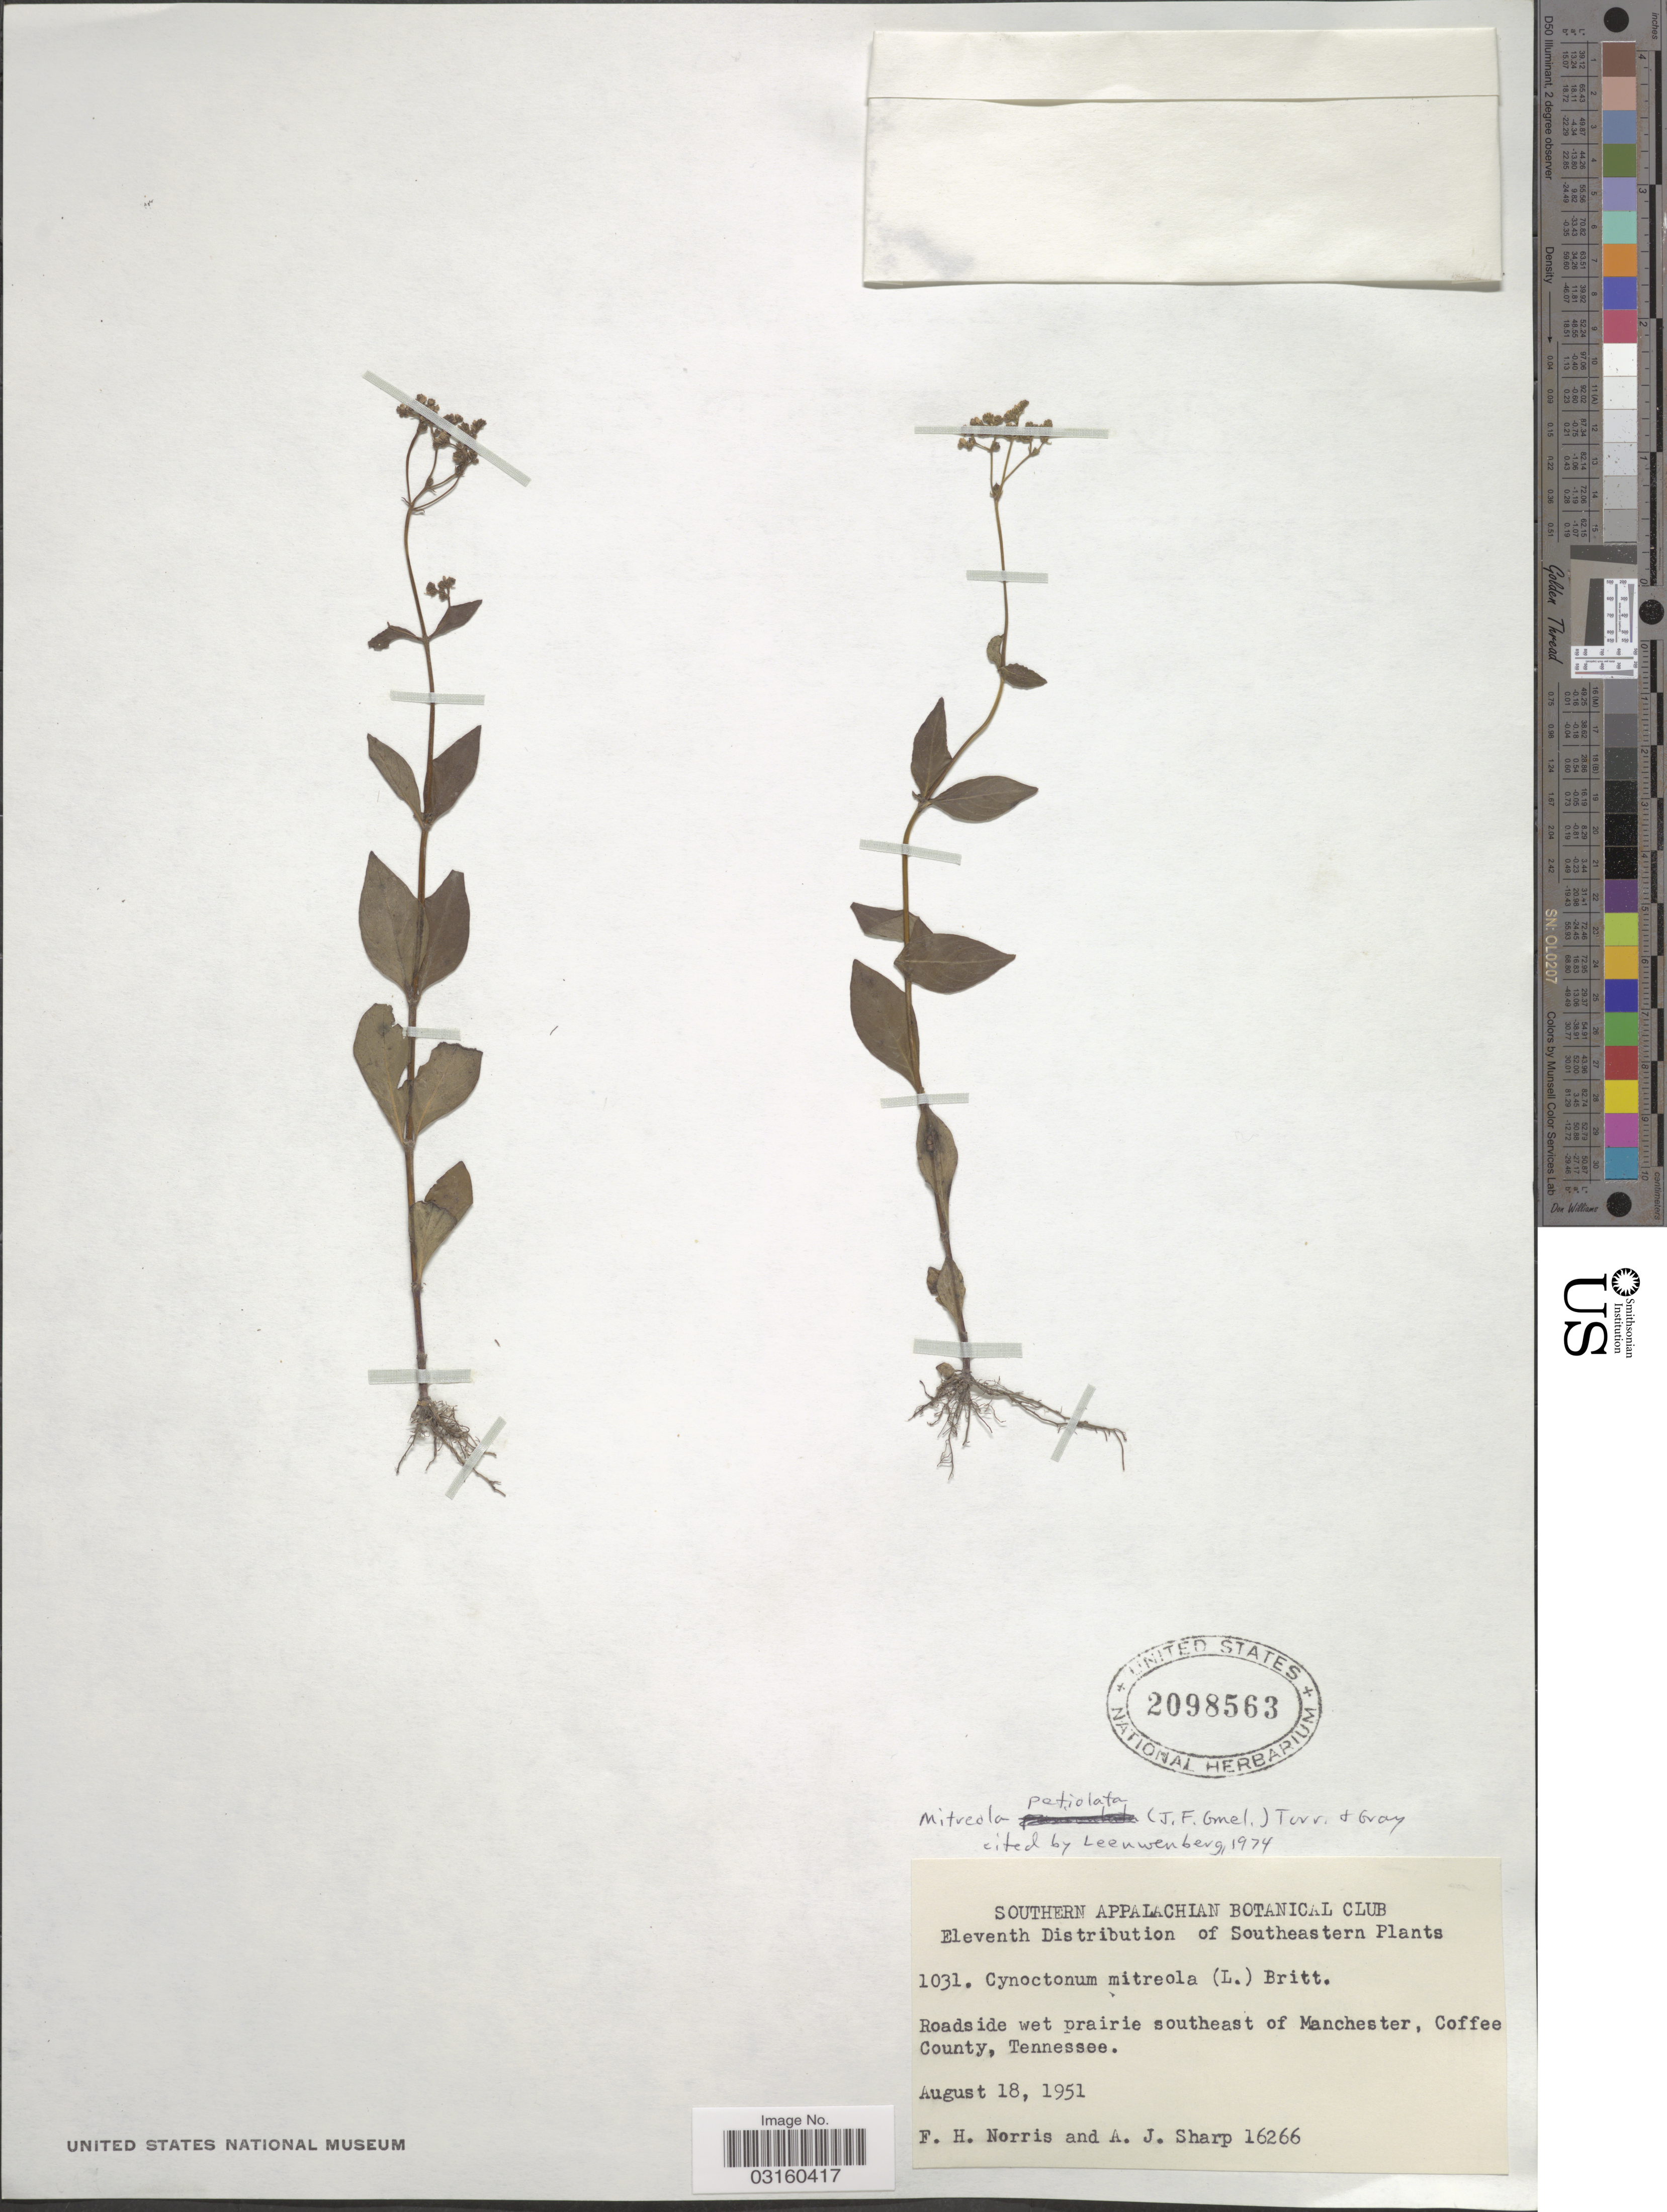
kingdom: Plantae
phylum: Tracheophyta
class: Magnoliopsida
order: Gentianales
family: Loganiaceae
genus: Mitreola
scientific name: Mitreola petiolata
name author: (J.F. Gmel.) Torr. & A. Gray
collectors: F. H. Norris & A. J. Sharp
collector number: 1031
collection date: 1951-08-18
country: United States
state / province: Tennessee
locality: Southeastern, Roadside wet prairie southeast of Manchester, Coffee County.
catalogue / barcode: US 2098563